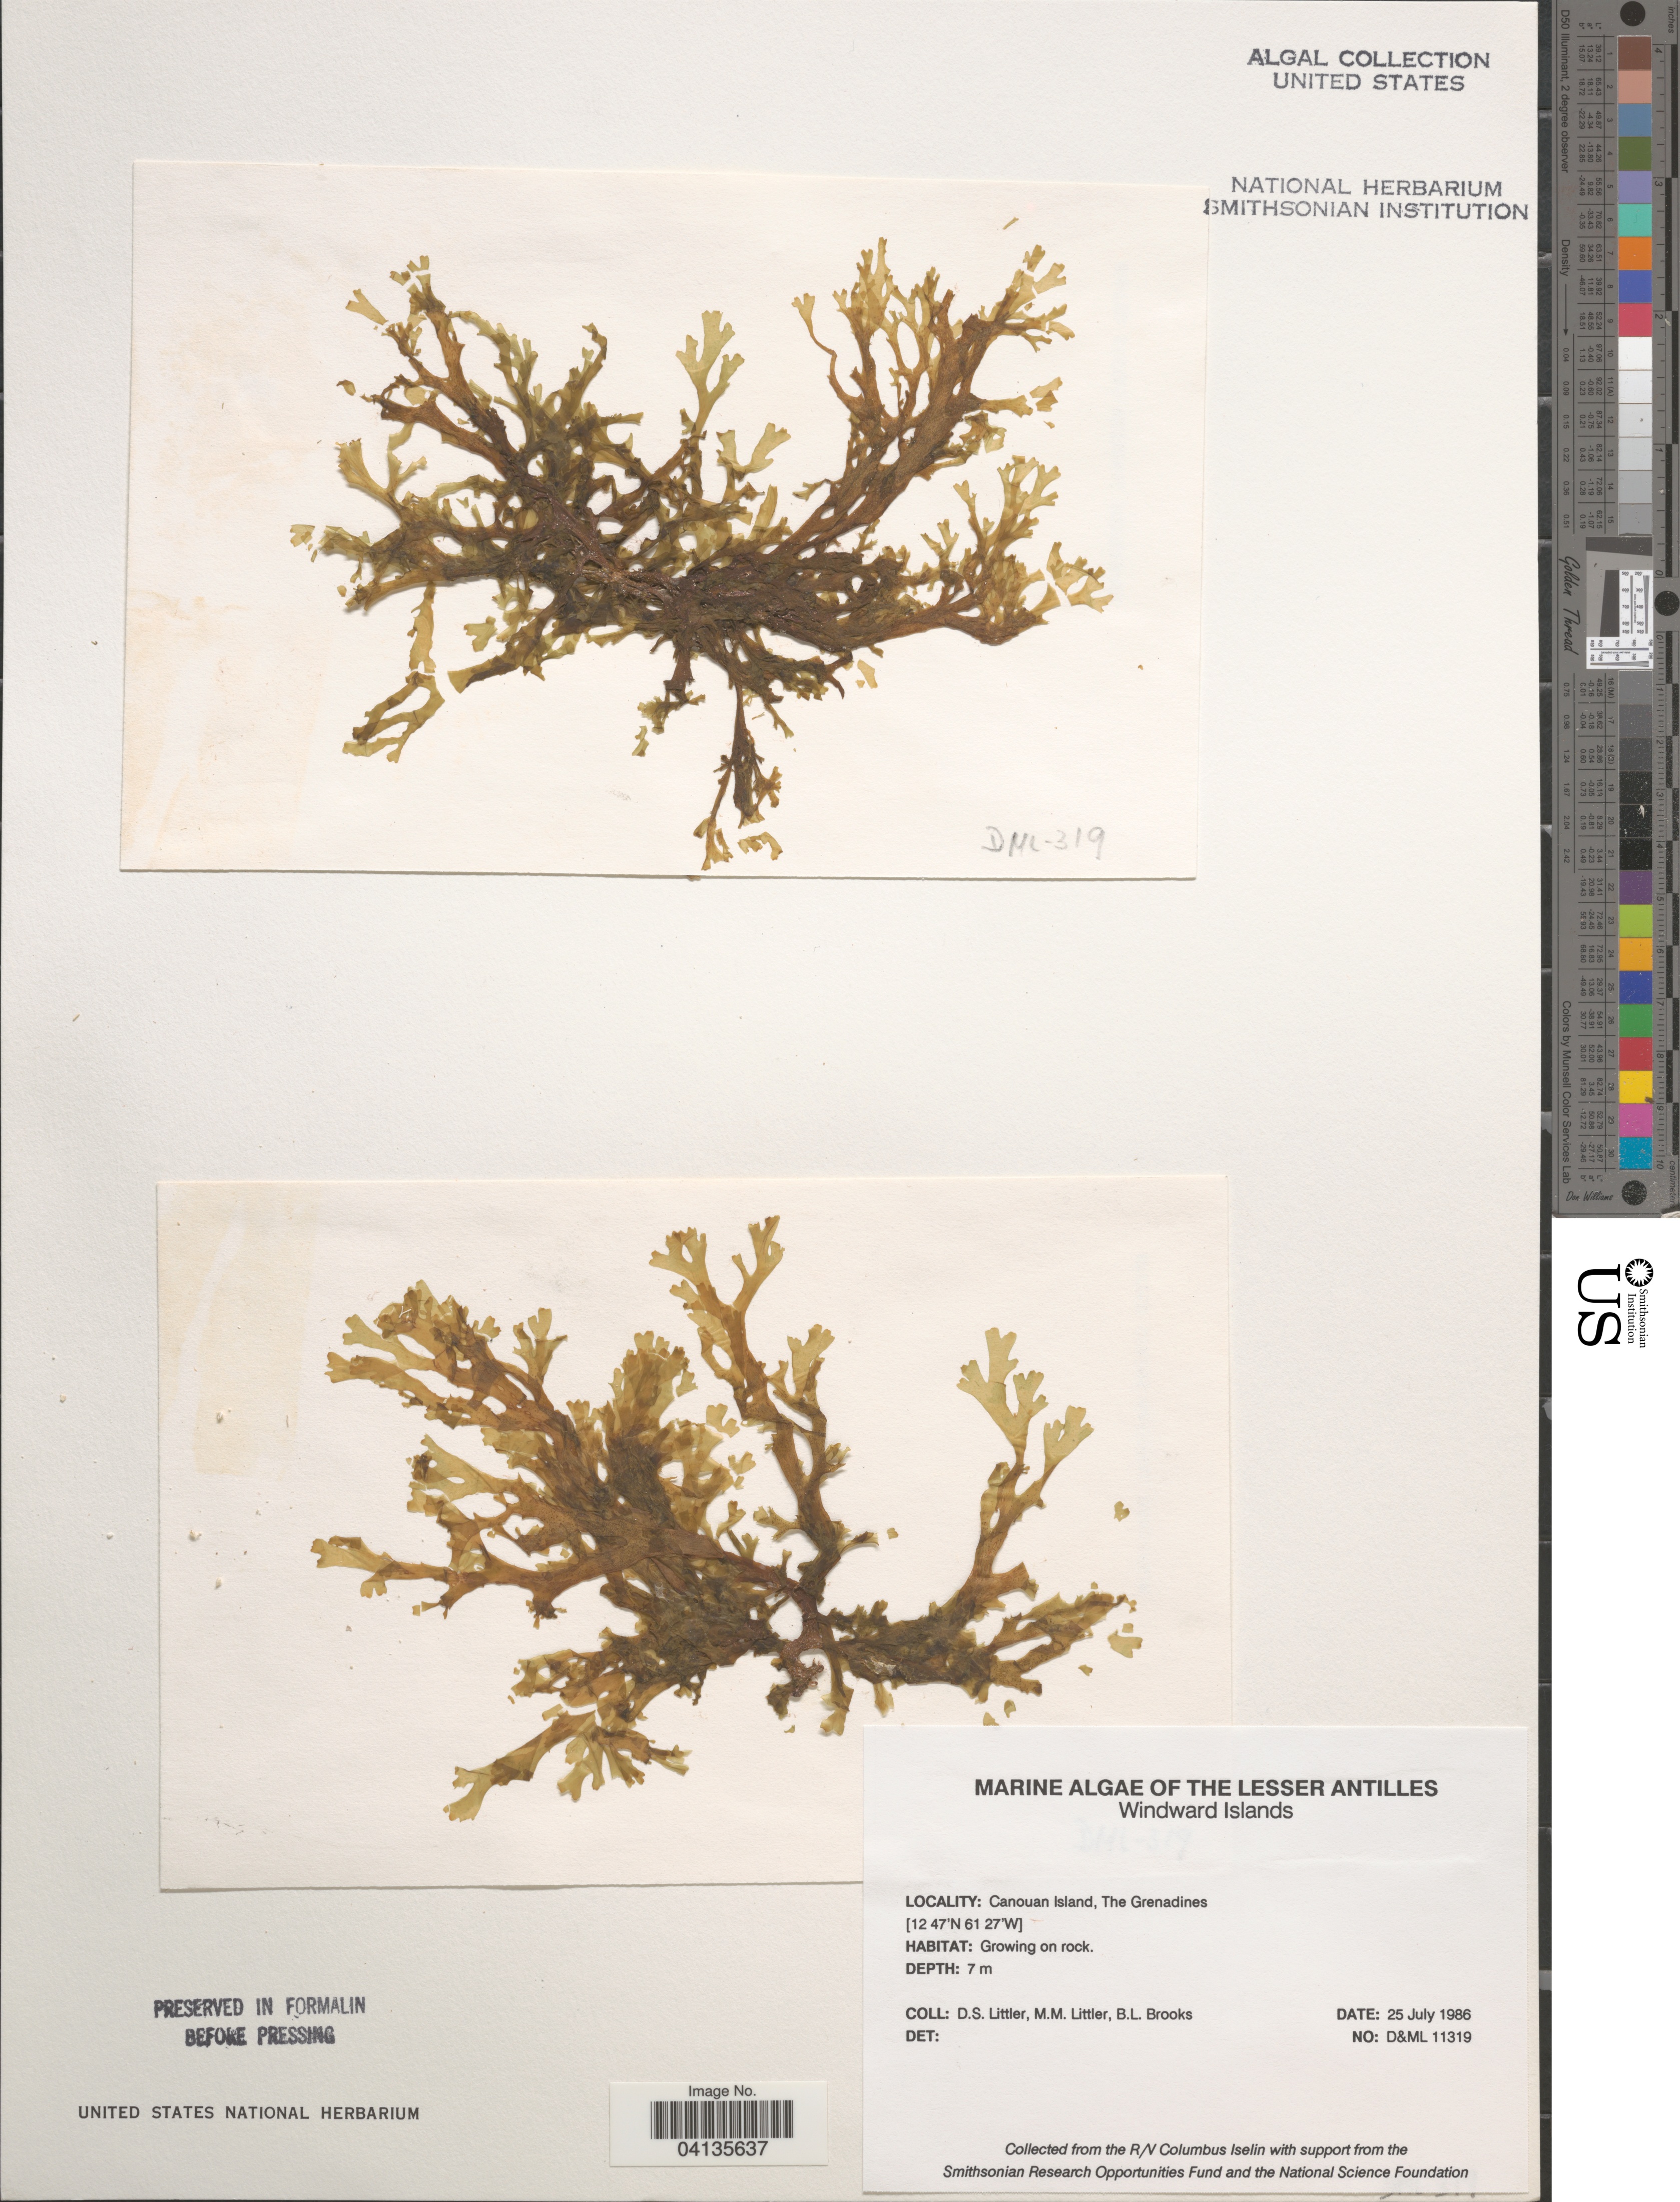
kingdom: Chromista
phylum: Ochrophyta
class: Phaeophyceae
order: Dictyotales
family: Dictyotaceae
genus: Dictyota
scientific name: Dictyota sp.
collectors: D. S. Littler & B. Brooks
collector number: D&ML11319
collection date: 1986-07-25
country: St. Vincent - Grenadines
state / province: Grenadines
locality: The Lesser Antilles. Windward Islands. Canouan Island.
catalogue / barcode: US 238513